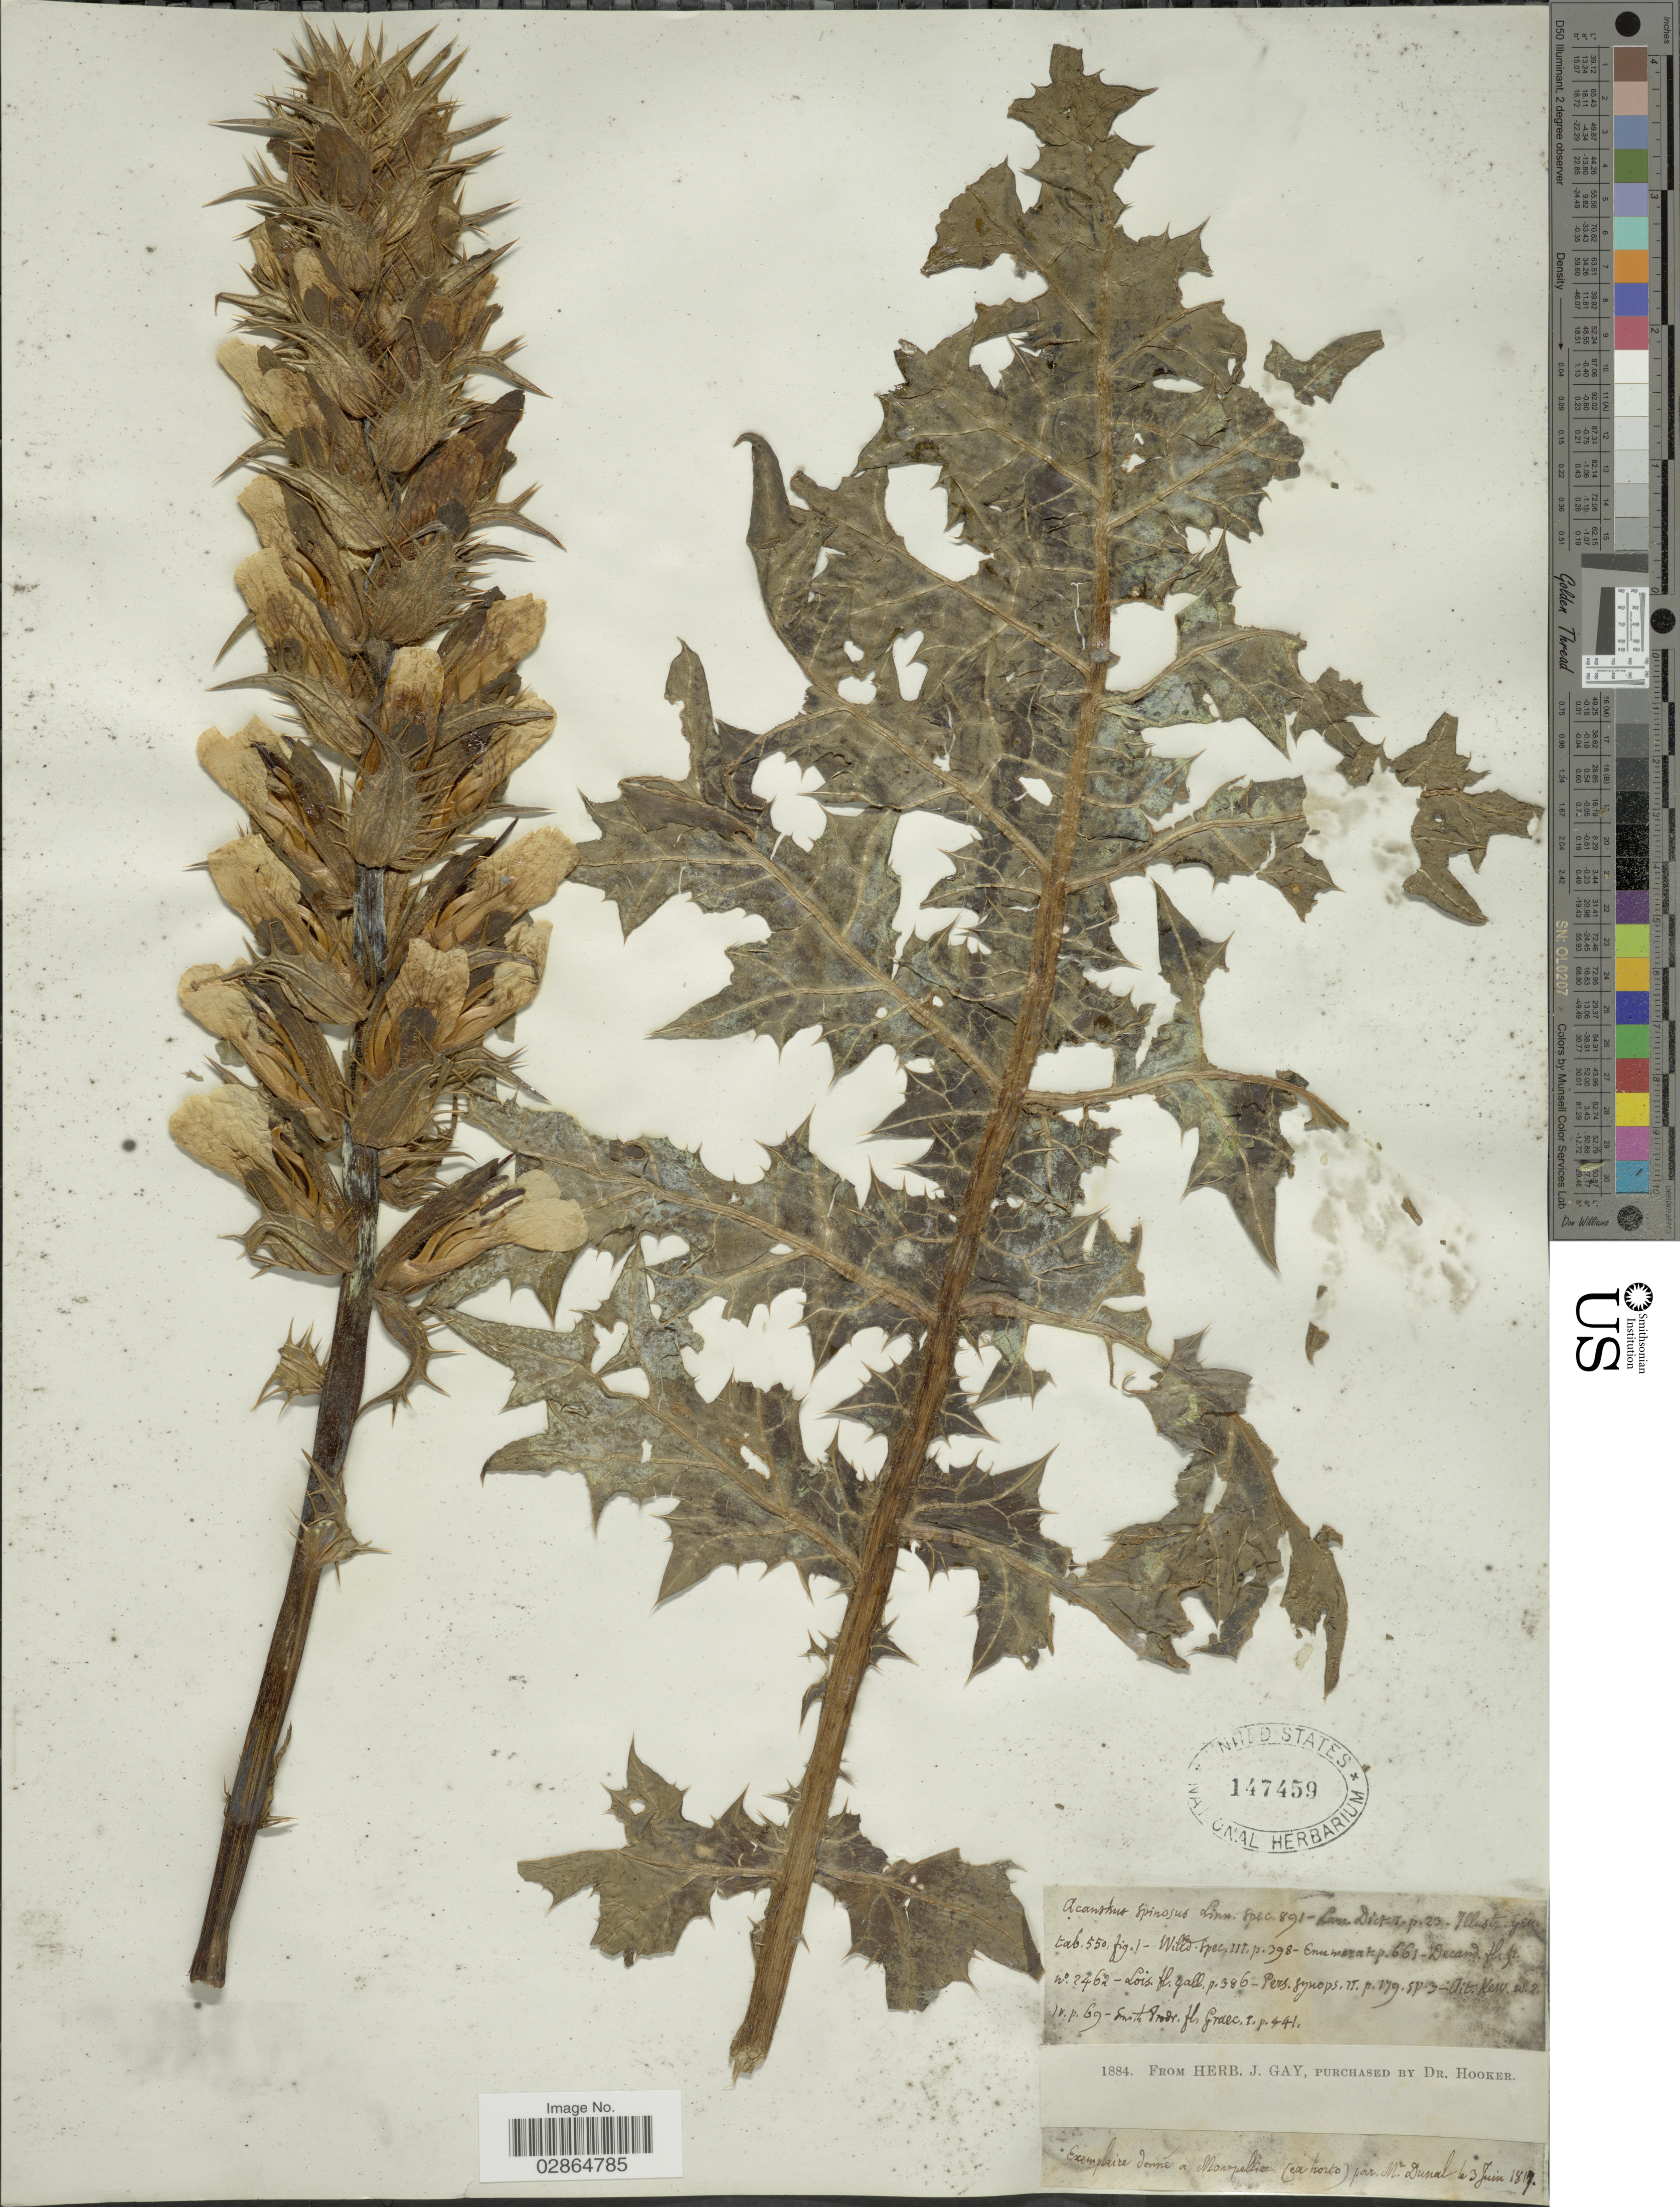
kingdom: Plantae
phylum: Tracheophyta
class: Magnoliopsida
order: Lamiales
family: Acanthaceae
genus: Acanthus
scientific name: Acanthus spinosus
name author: L.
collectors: Dunal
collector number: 1884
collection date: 1817-06-03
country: France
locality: Montpellier.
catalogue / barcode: US 147459